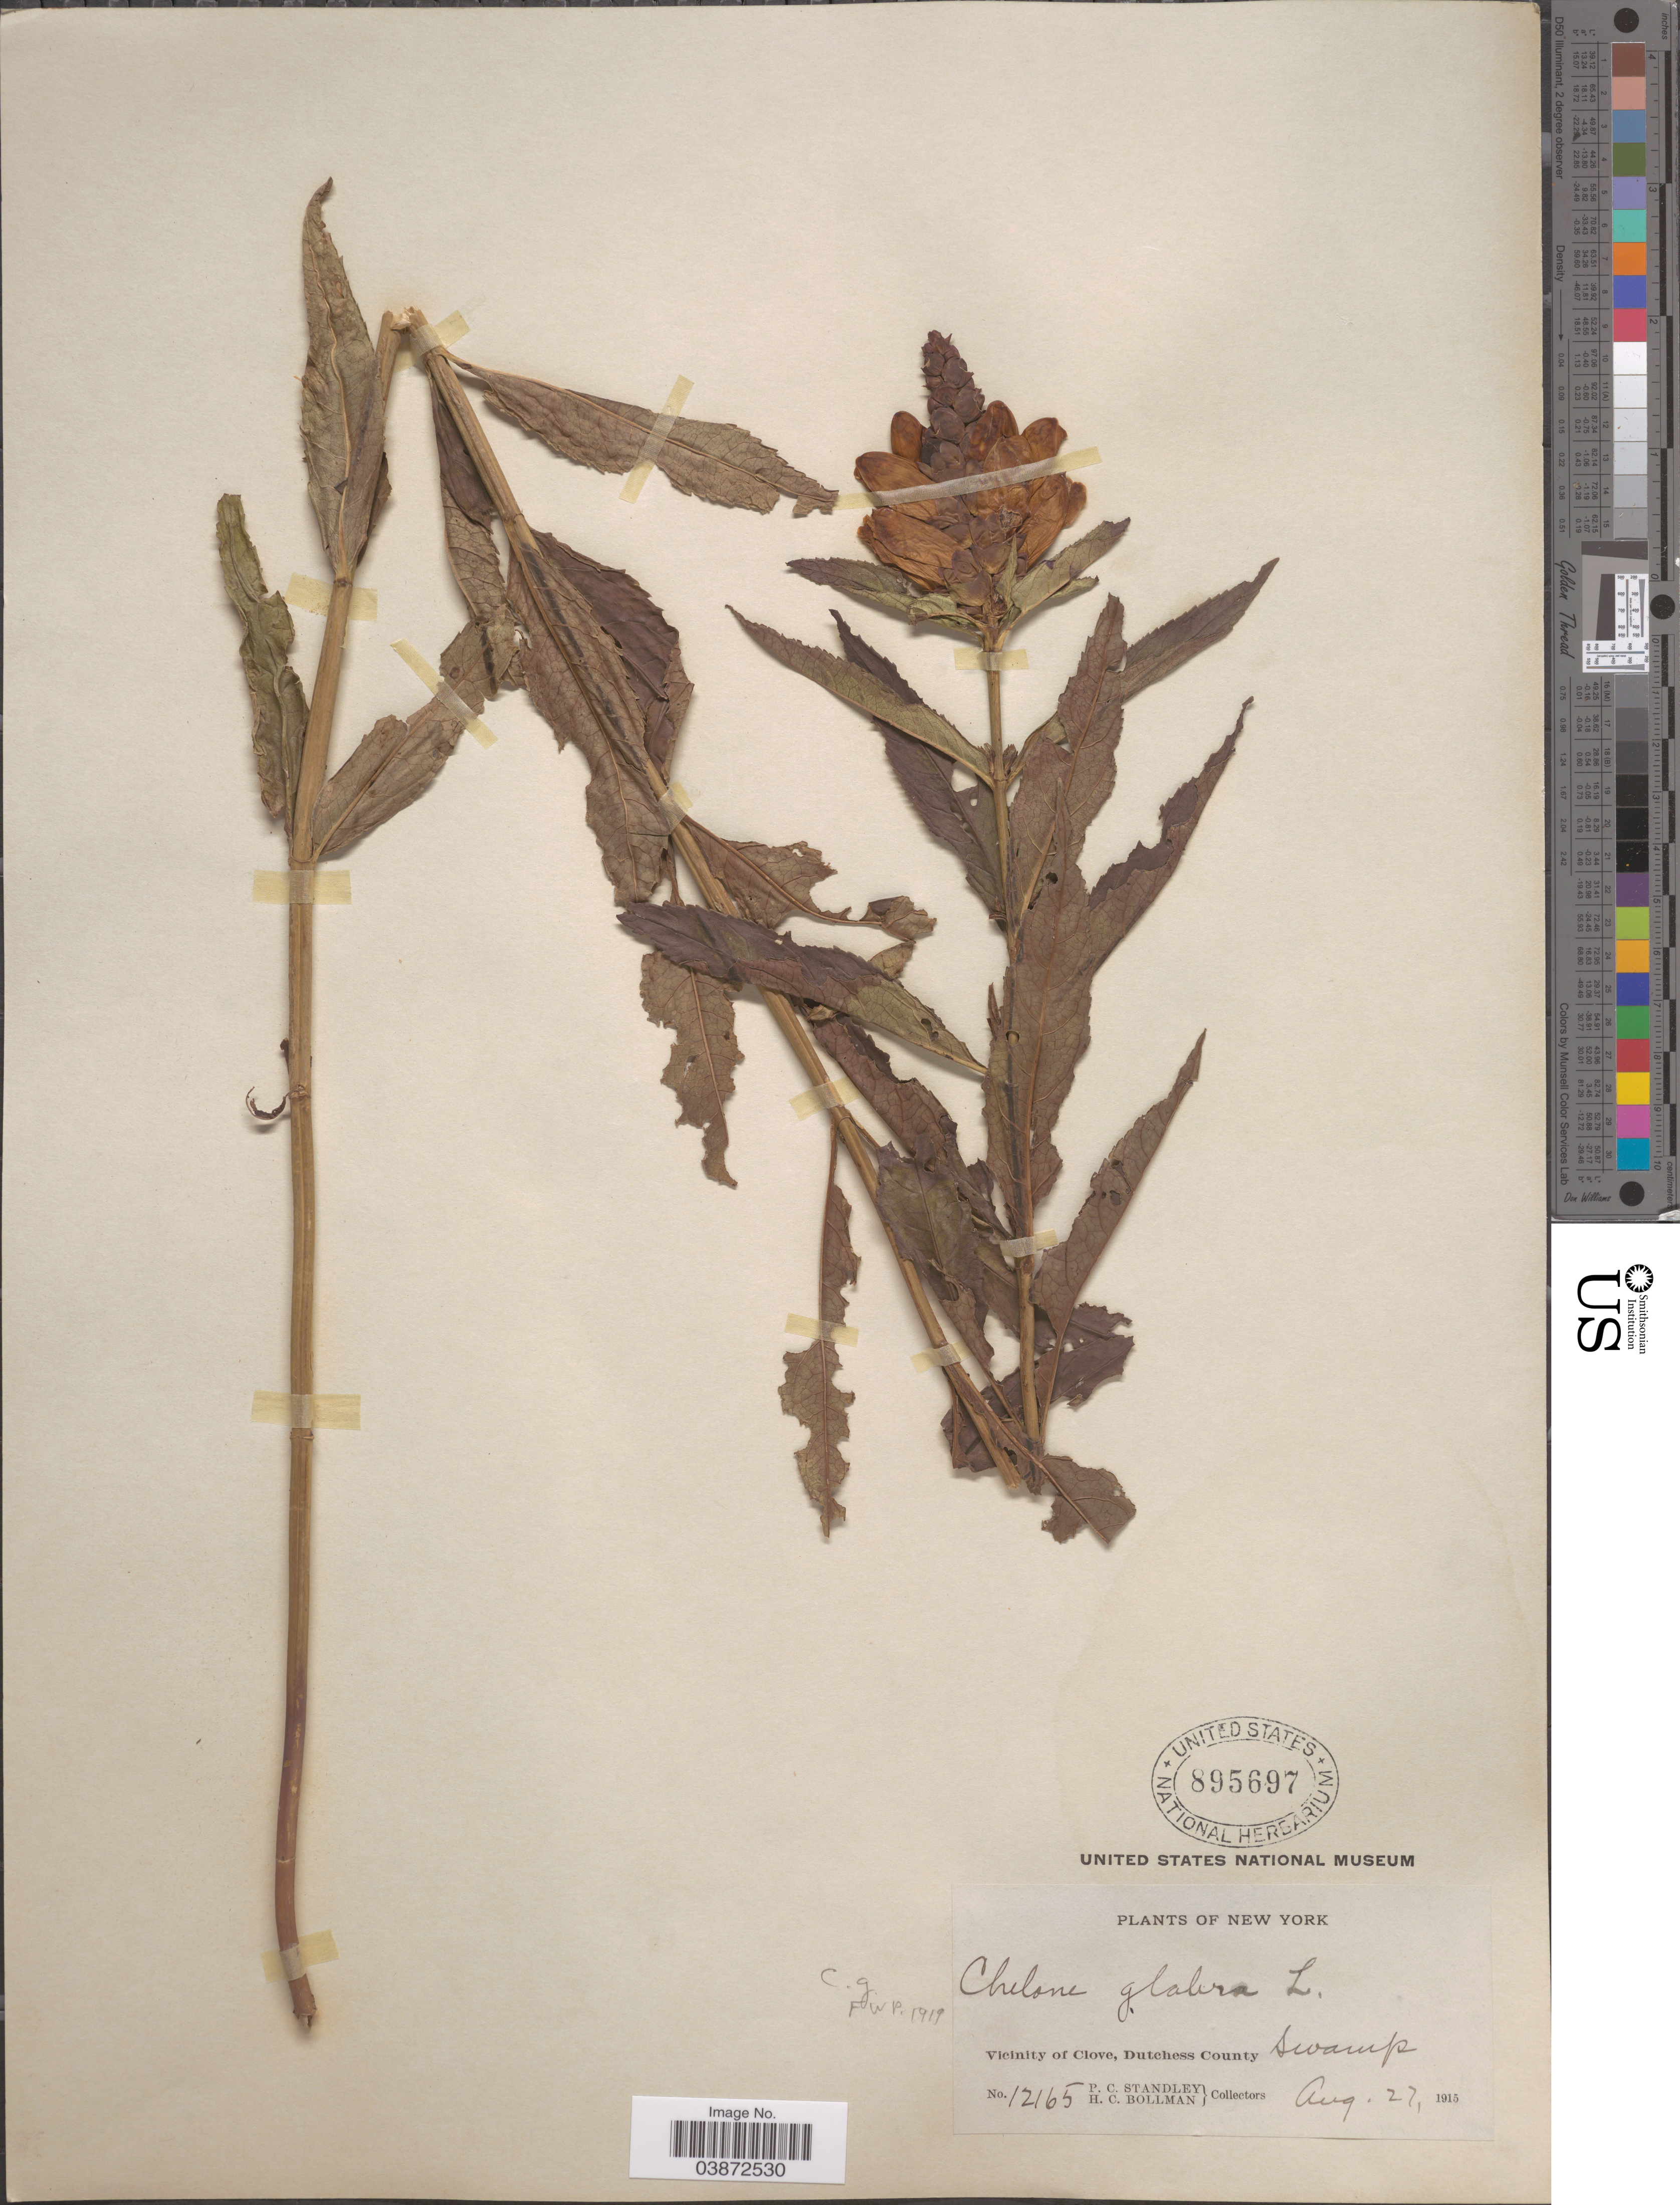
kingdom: Plantae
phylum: Tracheophyta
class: Magnoliopsida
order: Lamiales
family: Plantaginaceae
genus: Chelone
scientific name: Chelone glabra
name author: L.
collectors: P. C. Standley & H. C. Bollman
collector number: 12165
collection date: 1915-08-27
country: United States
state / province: New York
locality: Vicinity of Clove, Dutchess County.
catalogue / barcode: US 895697